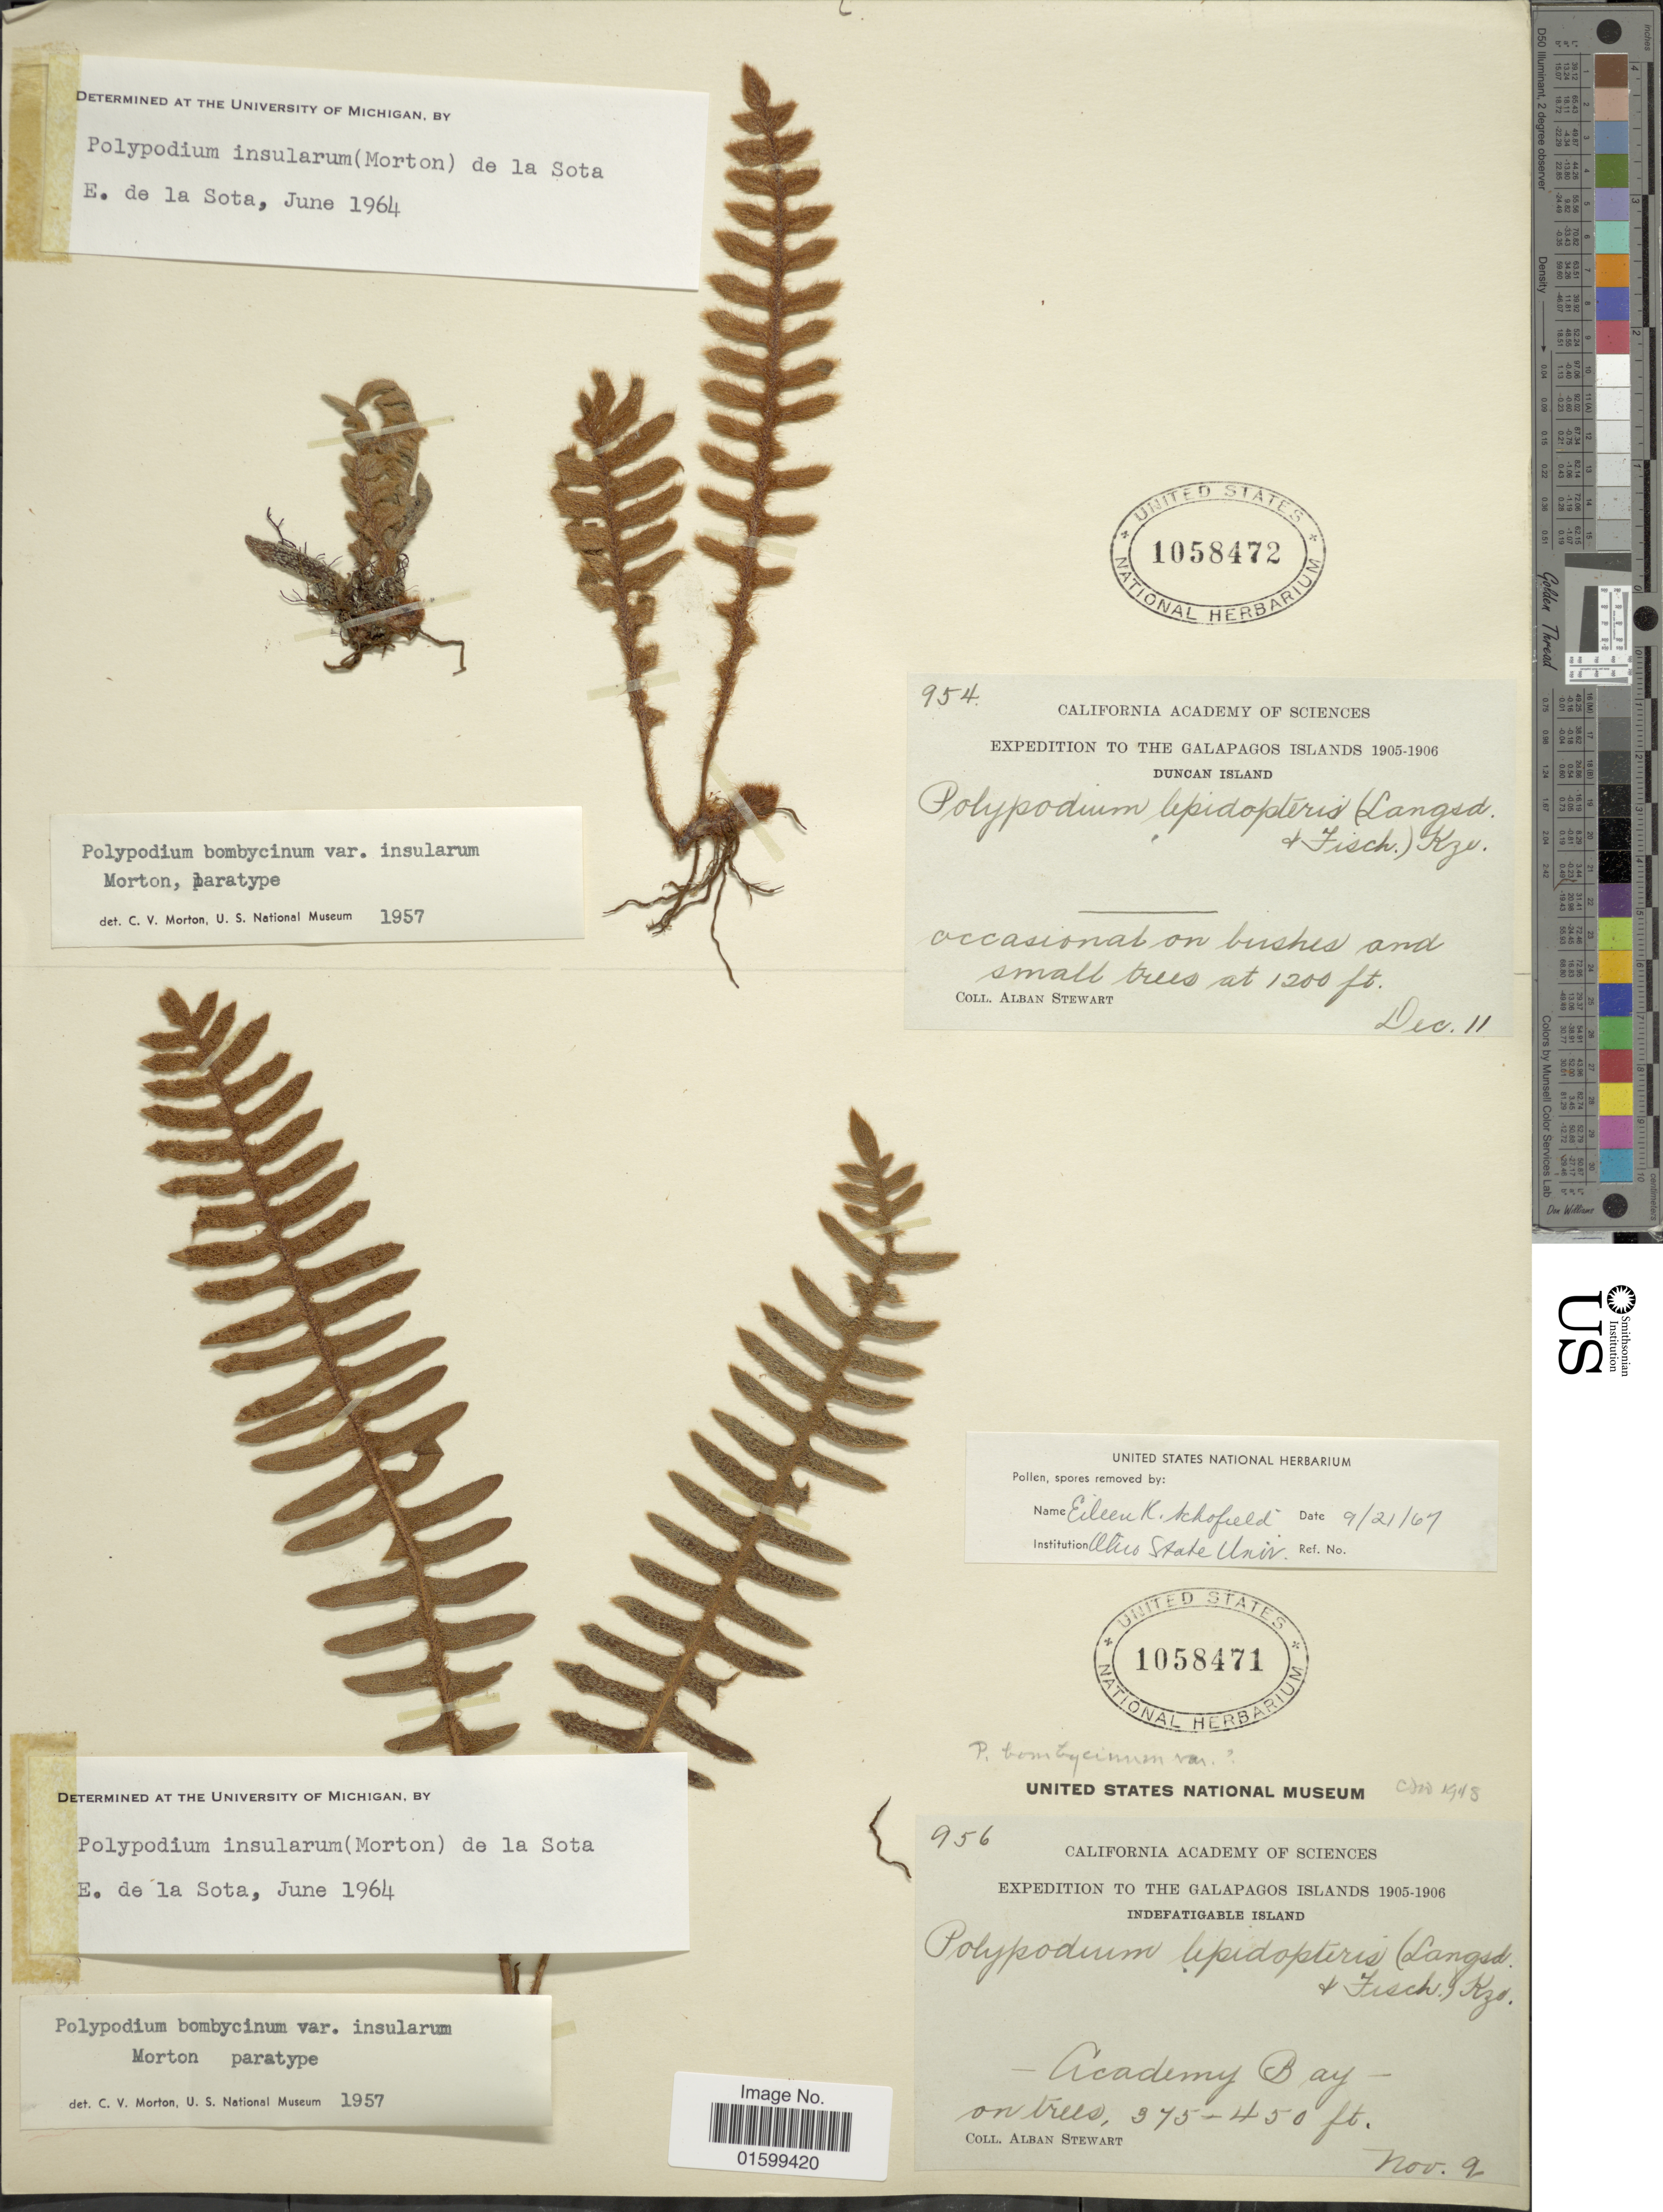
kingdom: Plantae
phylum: Tracheophyta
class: Polypodiopsida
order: Polypodiales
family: Polypodiaceae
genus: Pleopeltis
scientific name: Pleopeltis insularum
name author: (C.V. Morton) A.R. Sm.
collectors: A. Stewart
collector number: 956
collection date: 1905-11-09/1906-11-09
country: Ecuador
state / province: Colón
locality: Galapagos Islands, Indefatigable Island, Academy bay, on trees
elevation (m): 114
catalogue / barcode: US 1058471